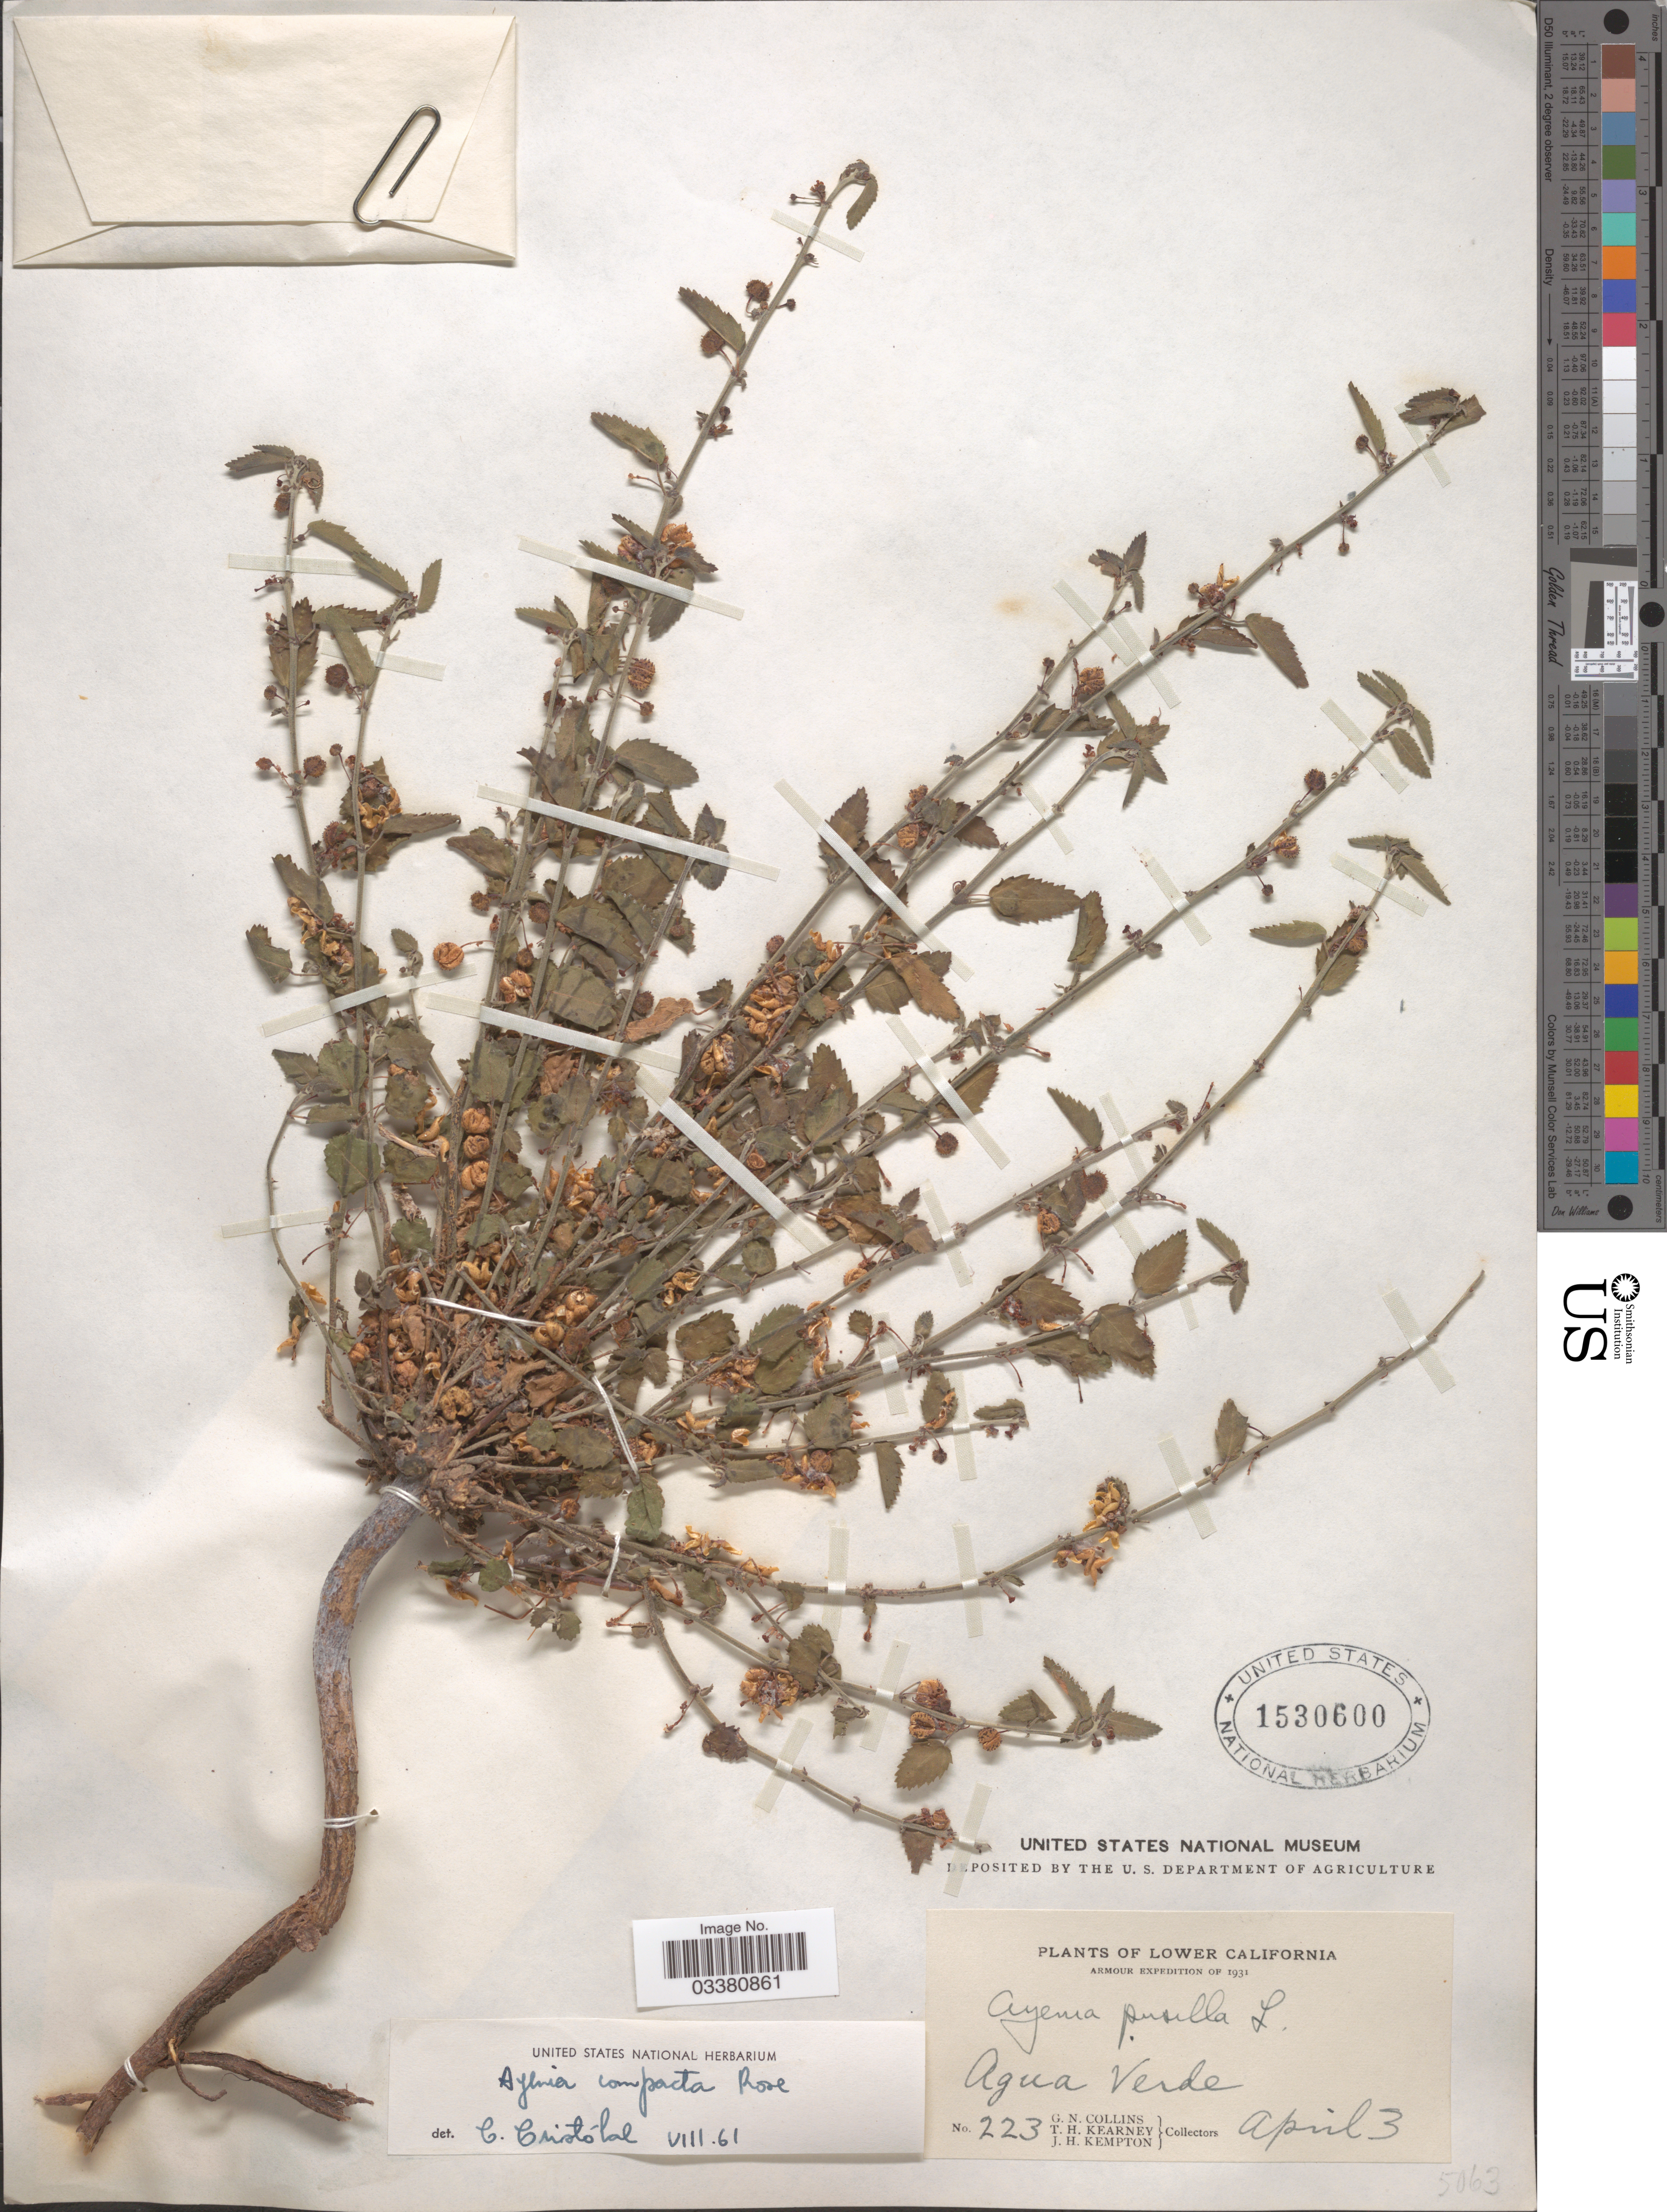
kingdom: Plantae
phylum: Tracheophyta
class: Magnoliopsida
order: Malvales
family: Malvaceae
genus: Ayenia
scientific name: Ayenia compacta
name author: Rose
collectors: G. Collins, G. J. Harrison & J. H. Kempton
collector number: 223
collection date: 1931-04-03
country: Mexico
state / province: Baja California Sur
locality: Lower California. Agua Verde.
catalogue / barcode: US 1530600